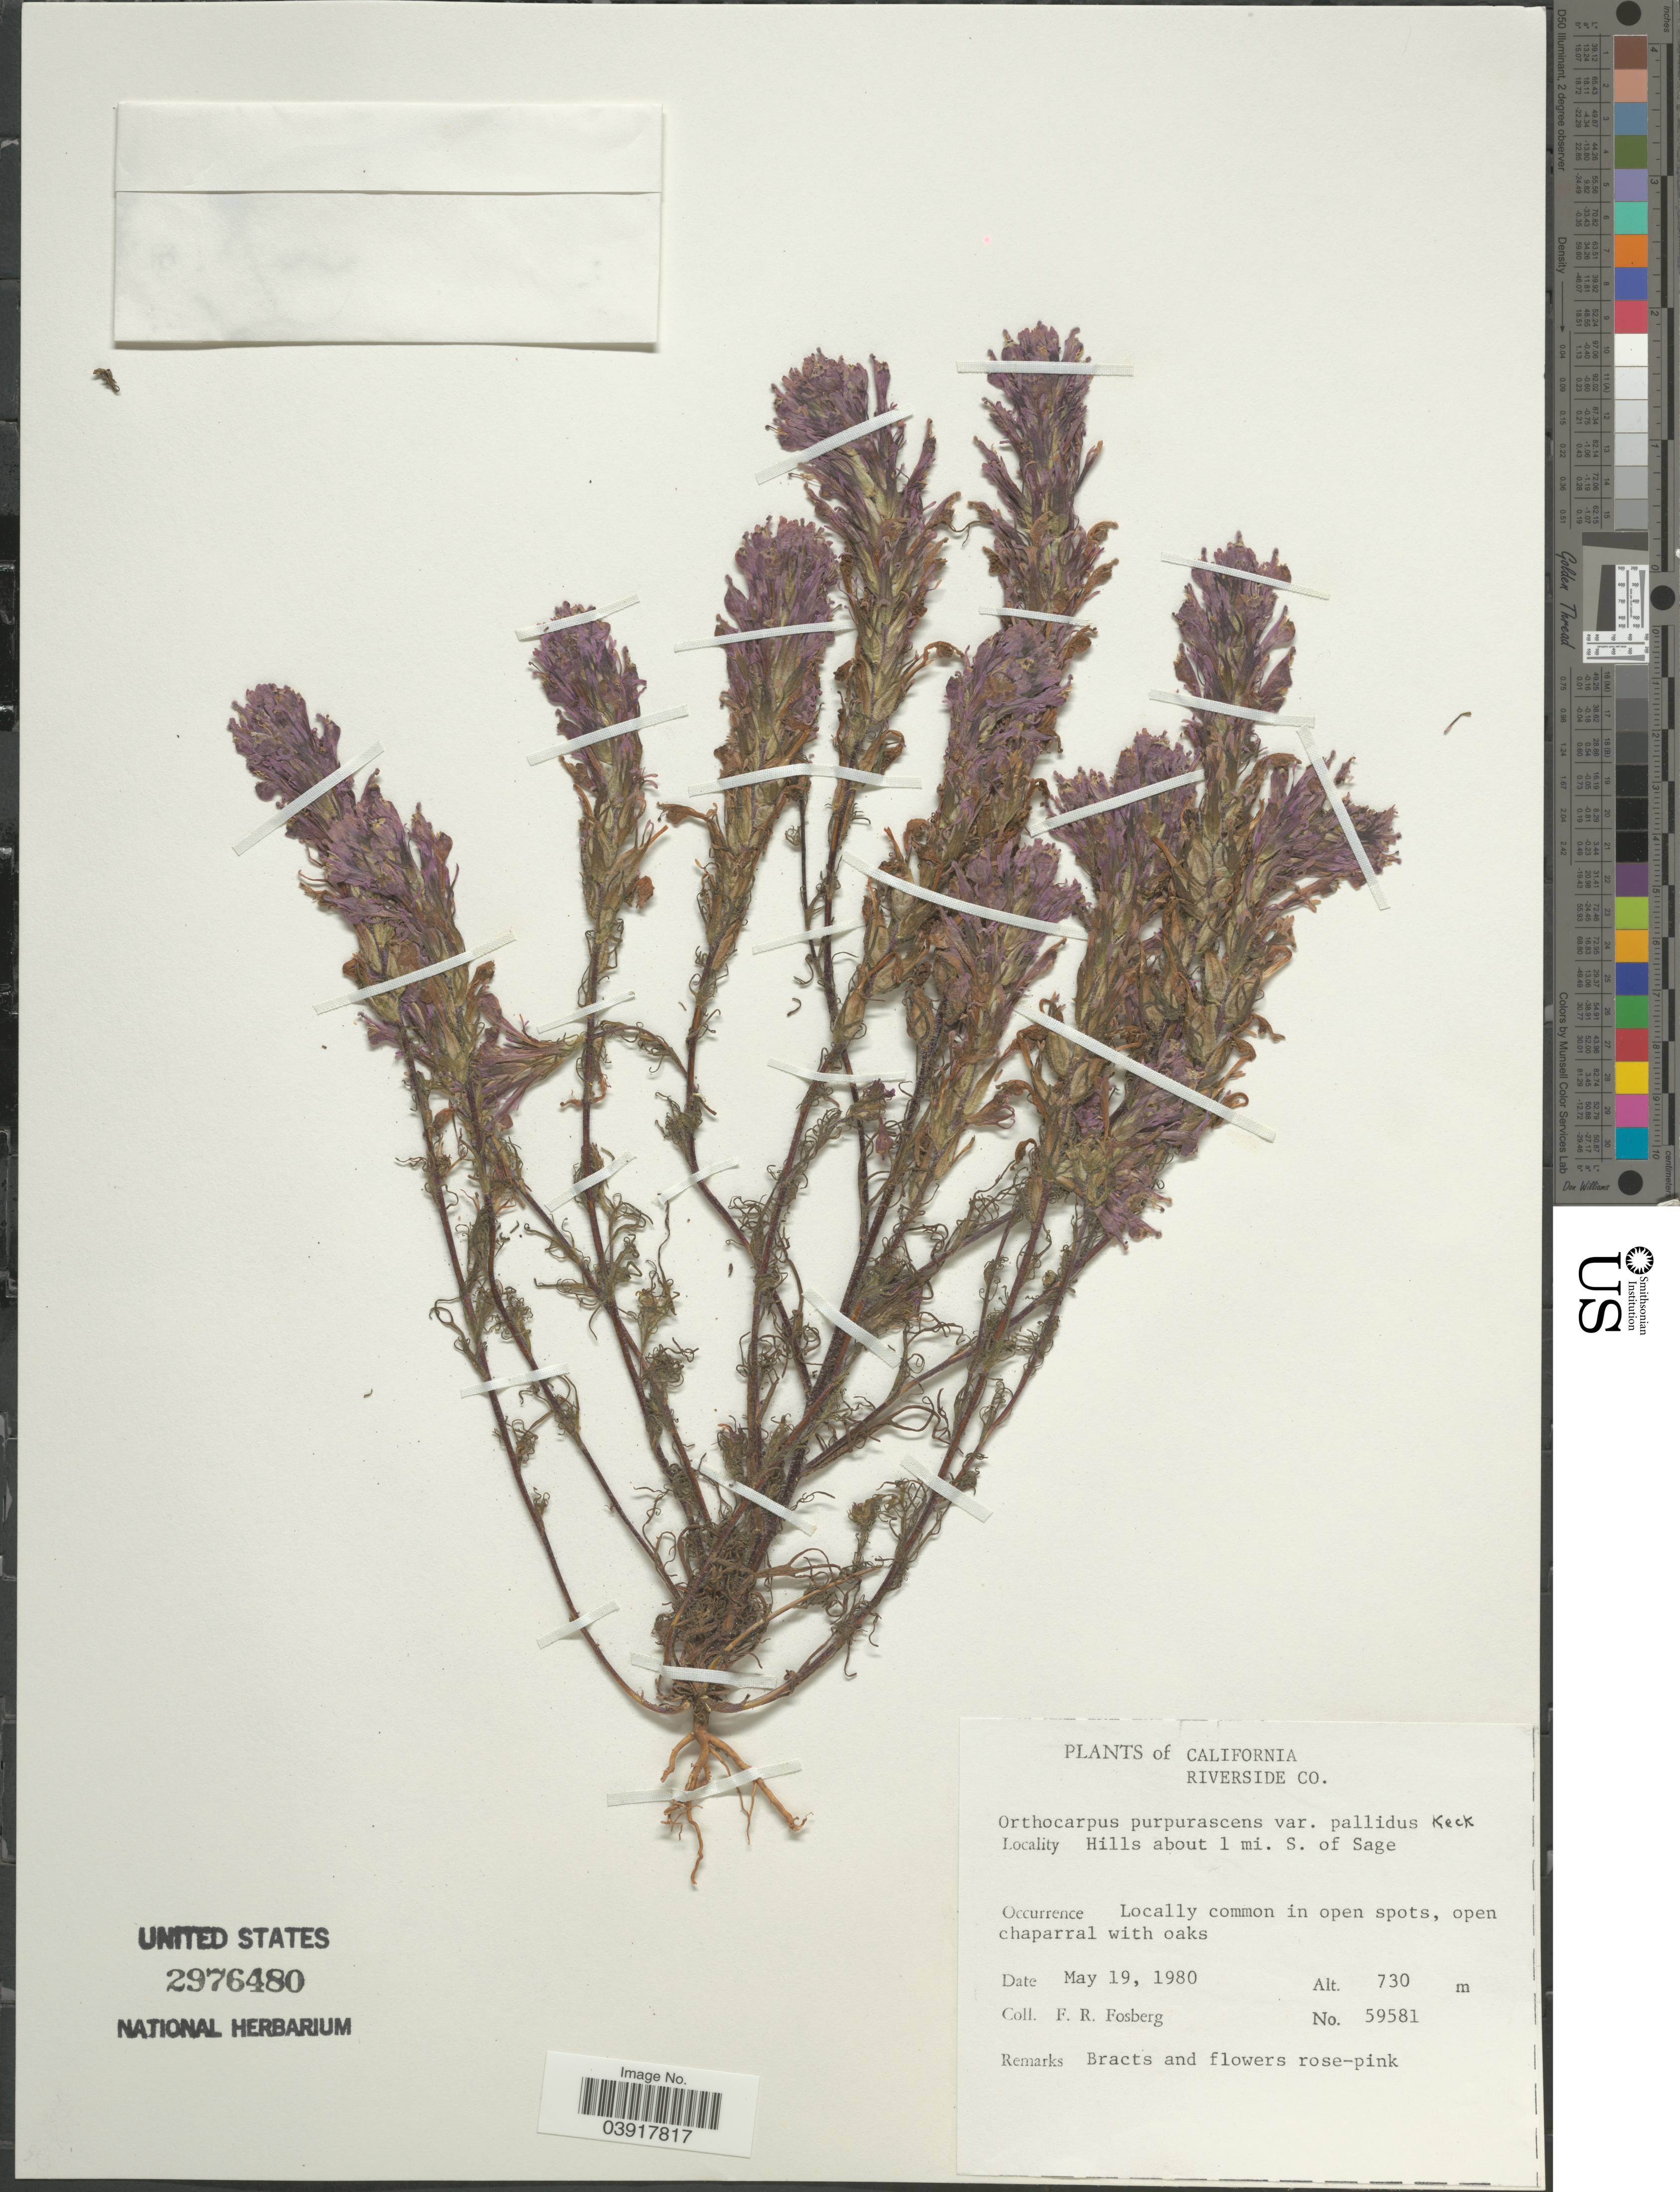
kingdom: Plantae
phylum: Tracheophyta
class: Magnoliopsida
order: Lamiales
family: Orobanchaceae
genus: Orthocarpus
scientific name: Orthocarpus purpurascens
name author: Benth.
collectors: F. R. Fosberg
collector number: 59581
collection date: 1980-05-19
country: United States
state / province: California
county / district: Riverside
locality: Riverside Co. Hills about 1 mi. S. of Sage.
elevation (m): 730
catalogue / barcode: US 2976480